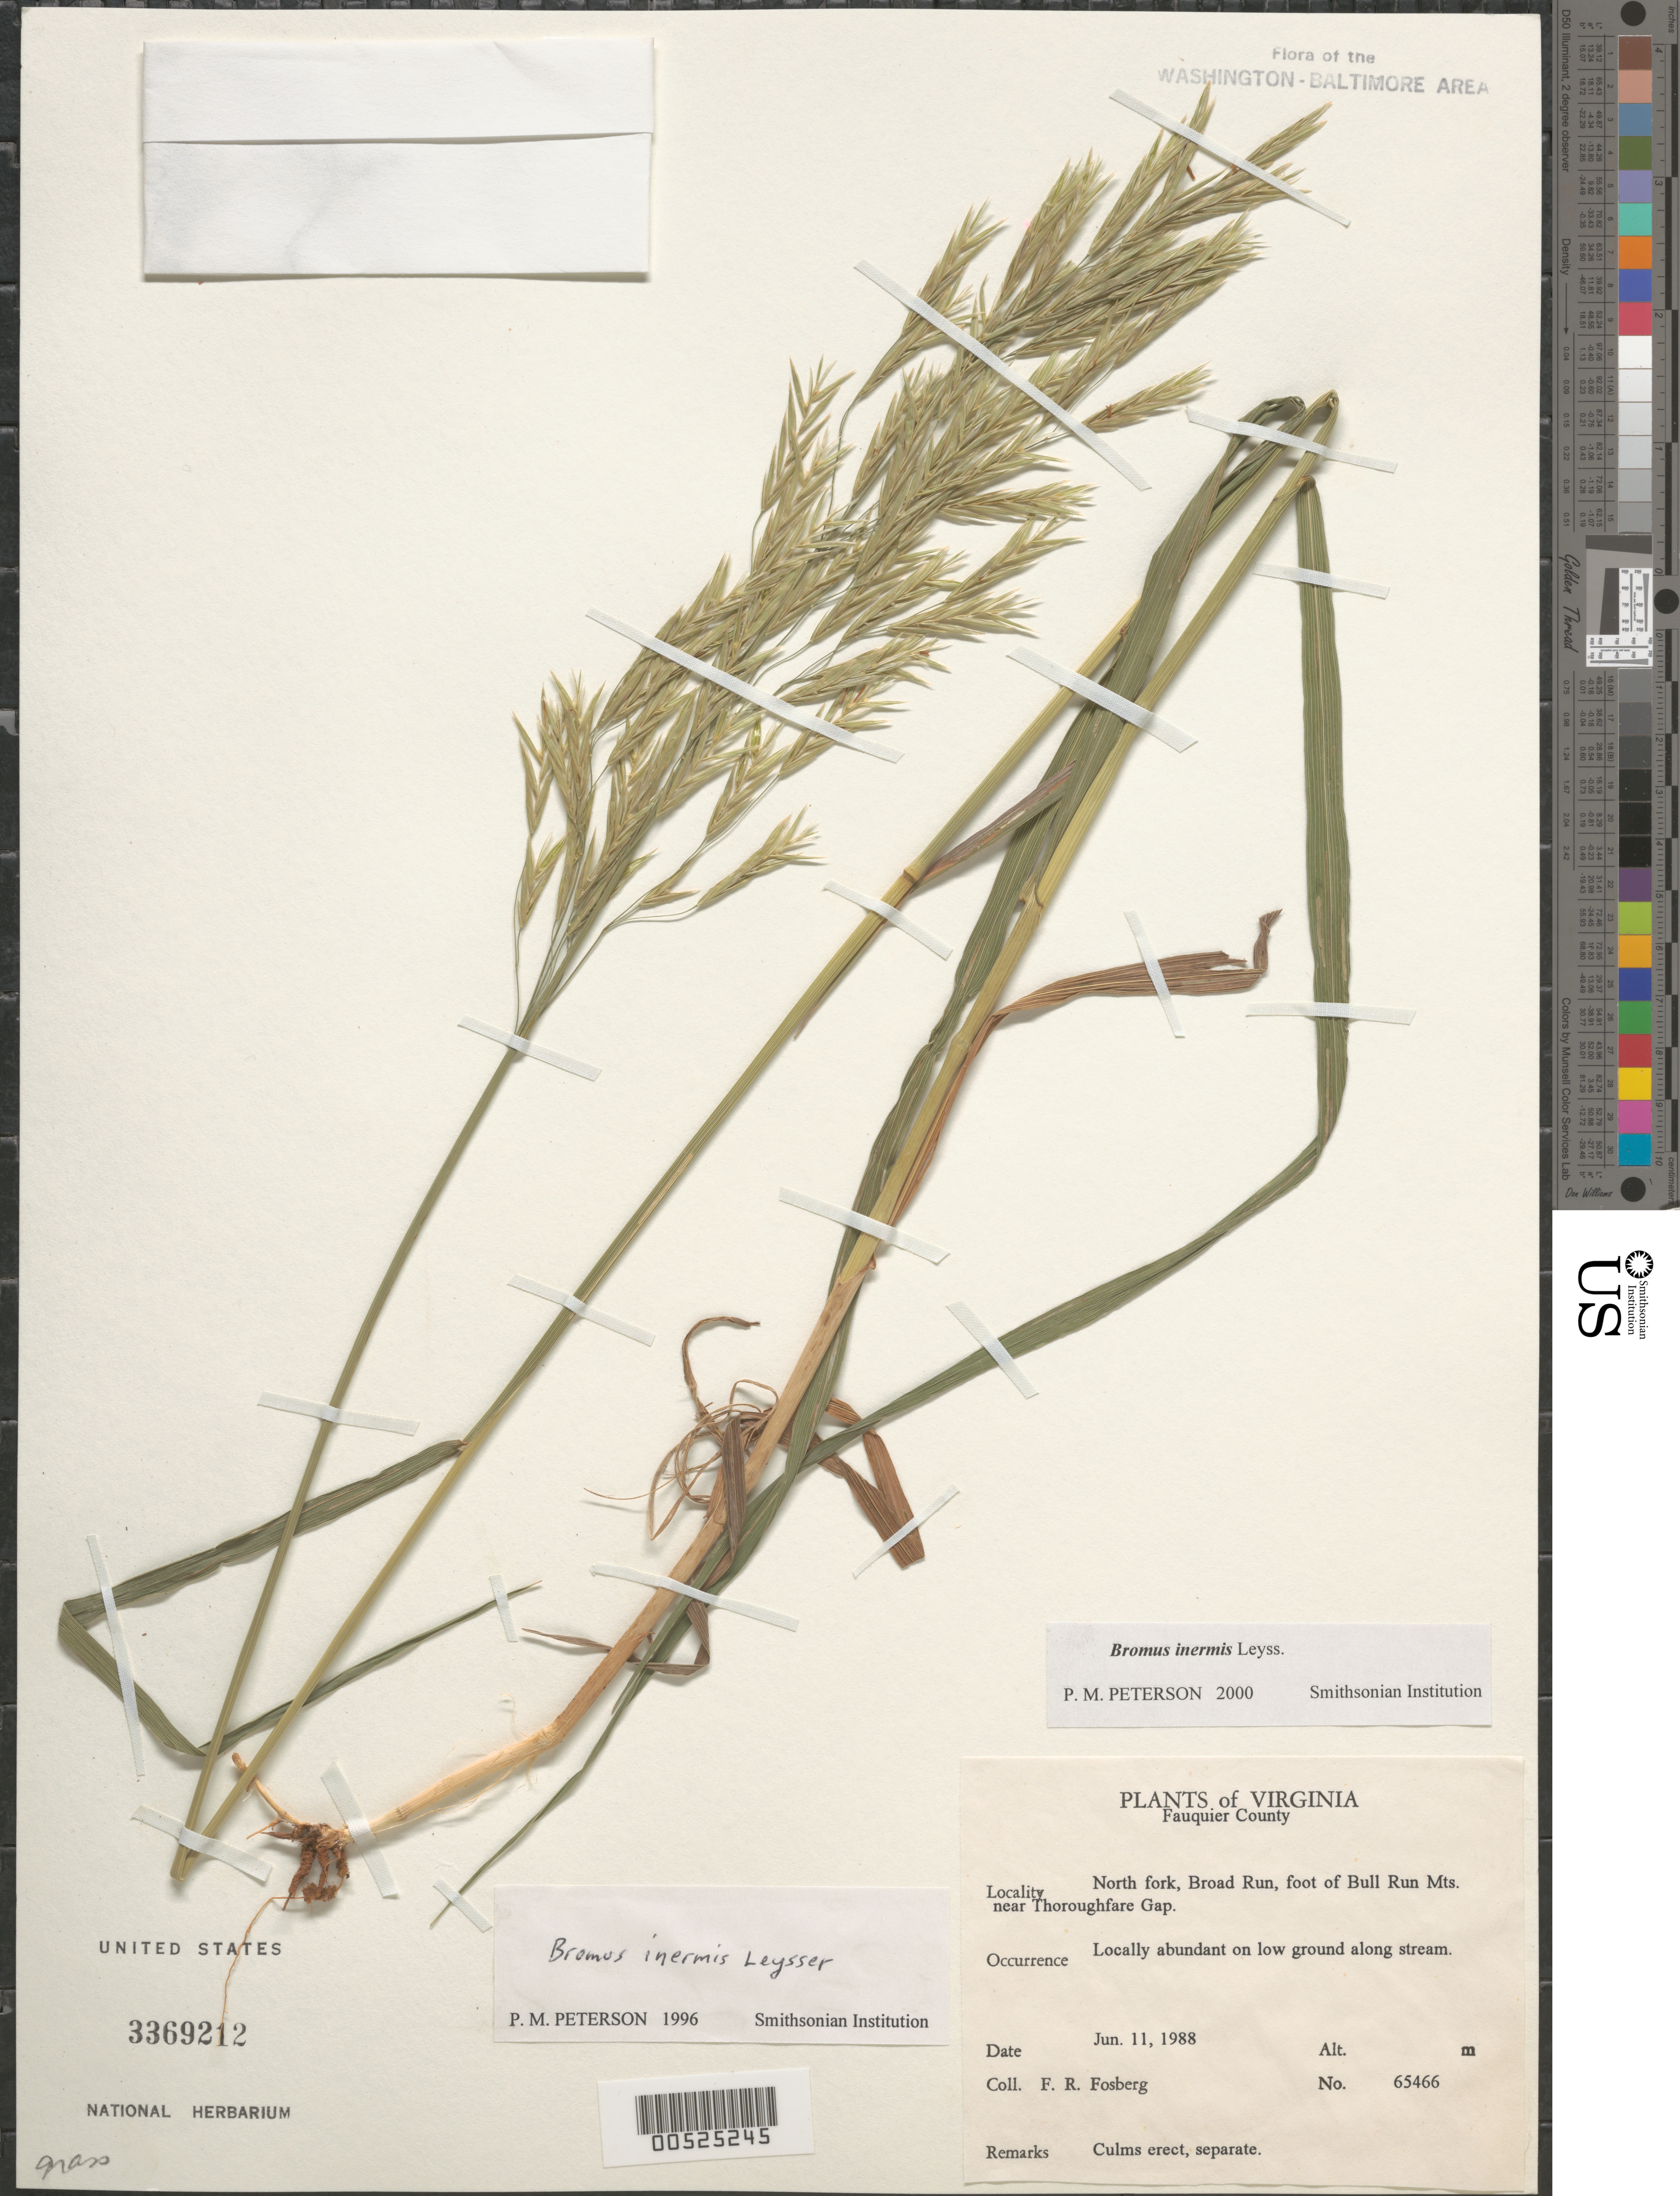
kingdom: Plantae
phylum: Tracheophyta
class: Liliopsida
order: Poales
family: Poaceae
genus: Bromus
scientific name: Bromus inermis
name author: Leyss.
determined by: Peterson, Paul M., (BOT), Smithsonian Institution - National Museum of Natural History (UNITED STATES)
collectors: F. R. Fosberg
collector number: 65466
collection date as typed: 11 Jun 1988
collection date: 1988-06-11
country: United States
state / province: Virginia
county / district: Fauquier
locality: North Fork, Broad Run, foot of Bull Run Mts. near Thoroughfare Gap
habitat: Locally abundant on low ground along stream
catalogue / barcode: US 3369212